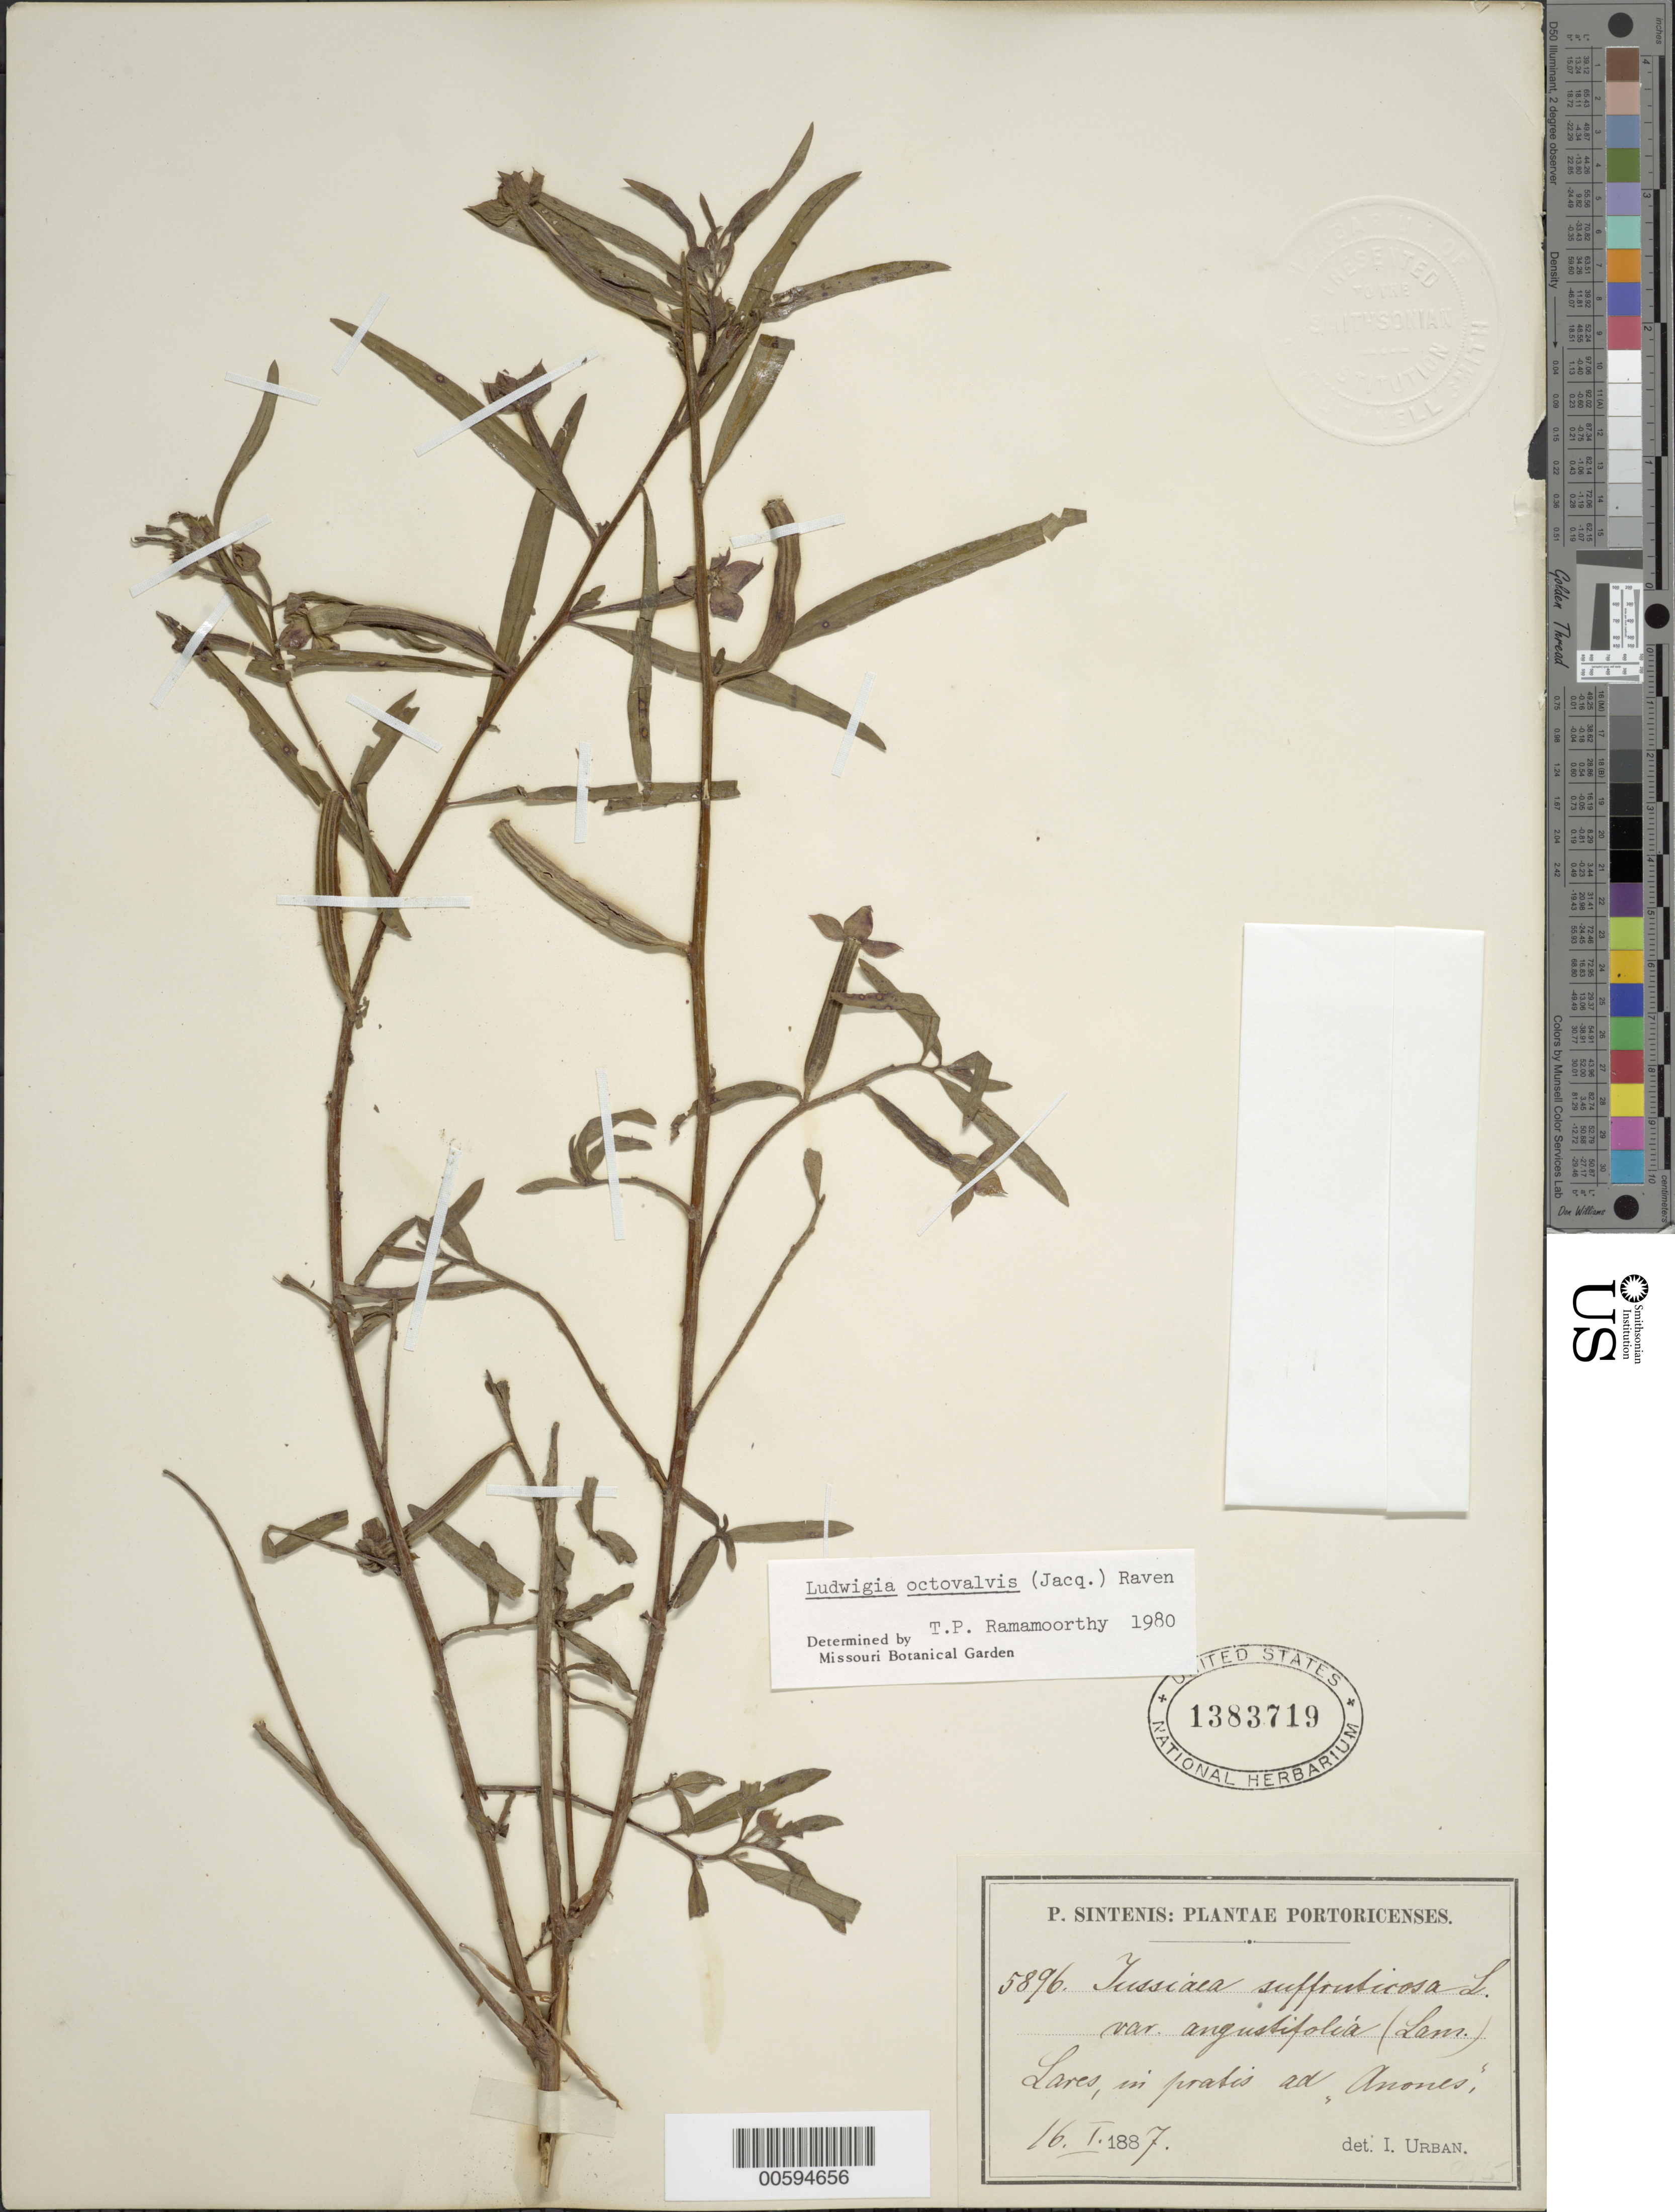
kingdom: Plantae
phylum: Tracheophyta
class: Magnoliopsida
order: Myrtales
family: Onagraceae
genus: Ludwigia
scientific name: Ludwigia octovalvis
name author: (Jacq.) P.H. Raven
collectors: P. Sintenis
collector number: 5896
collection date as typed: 16 Jan 1887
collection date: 1887-01-16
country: Puerto Rico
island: Greater Antilles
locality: Lares, in pratis ad "Anones"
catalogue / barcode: US 1383719